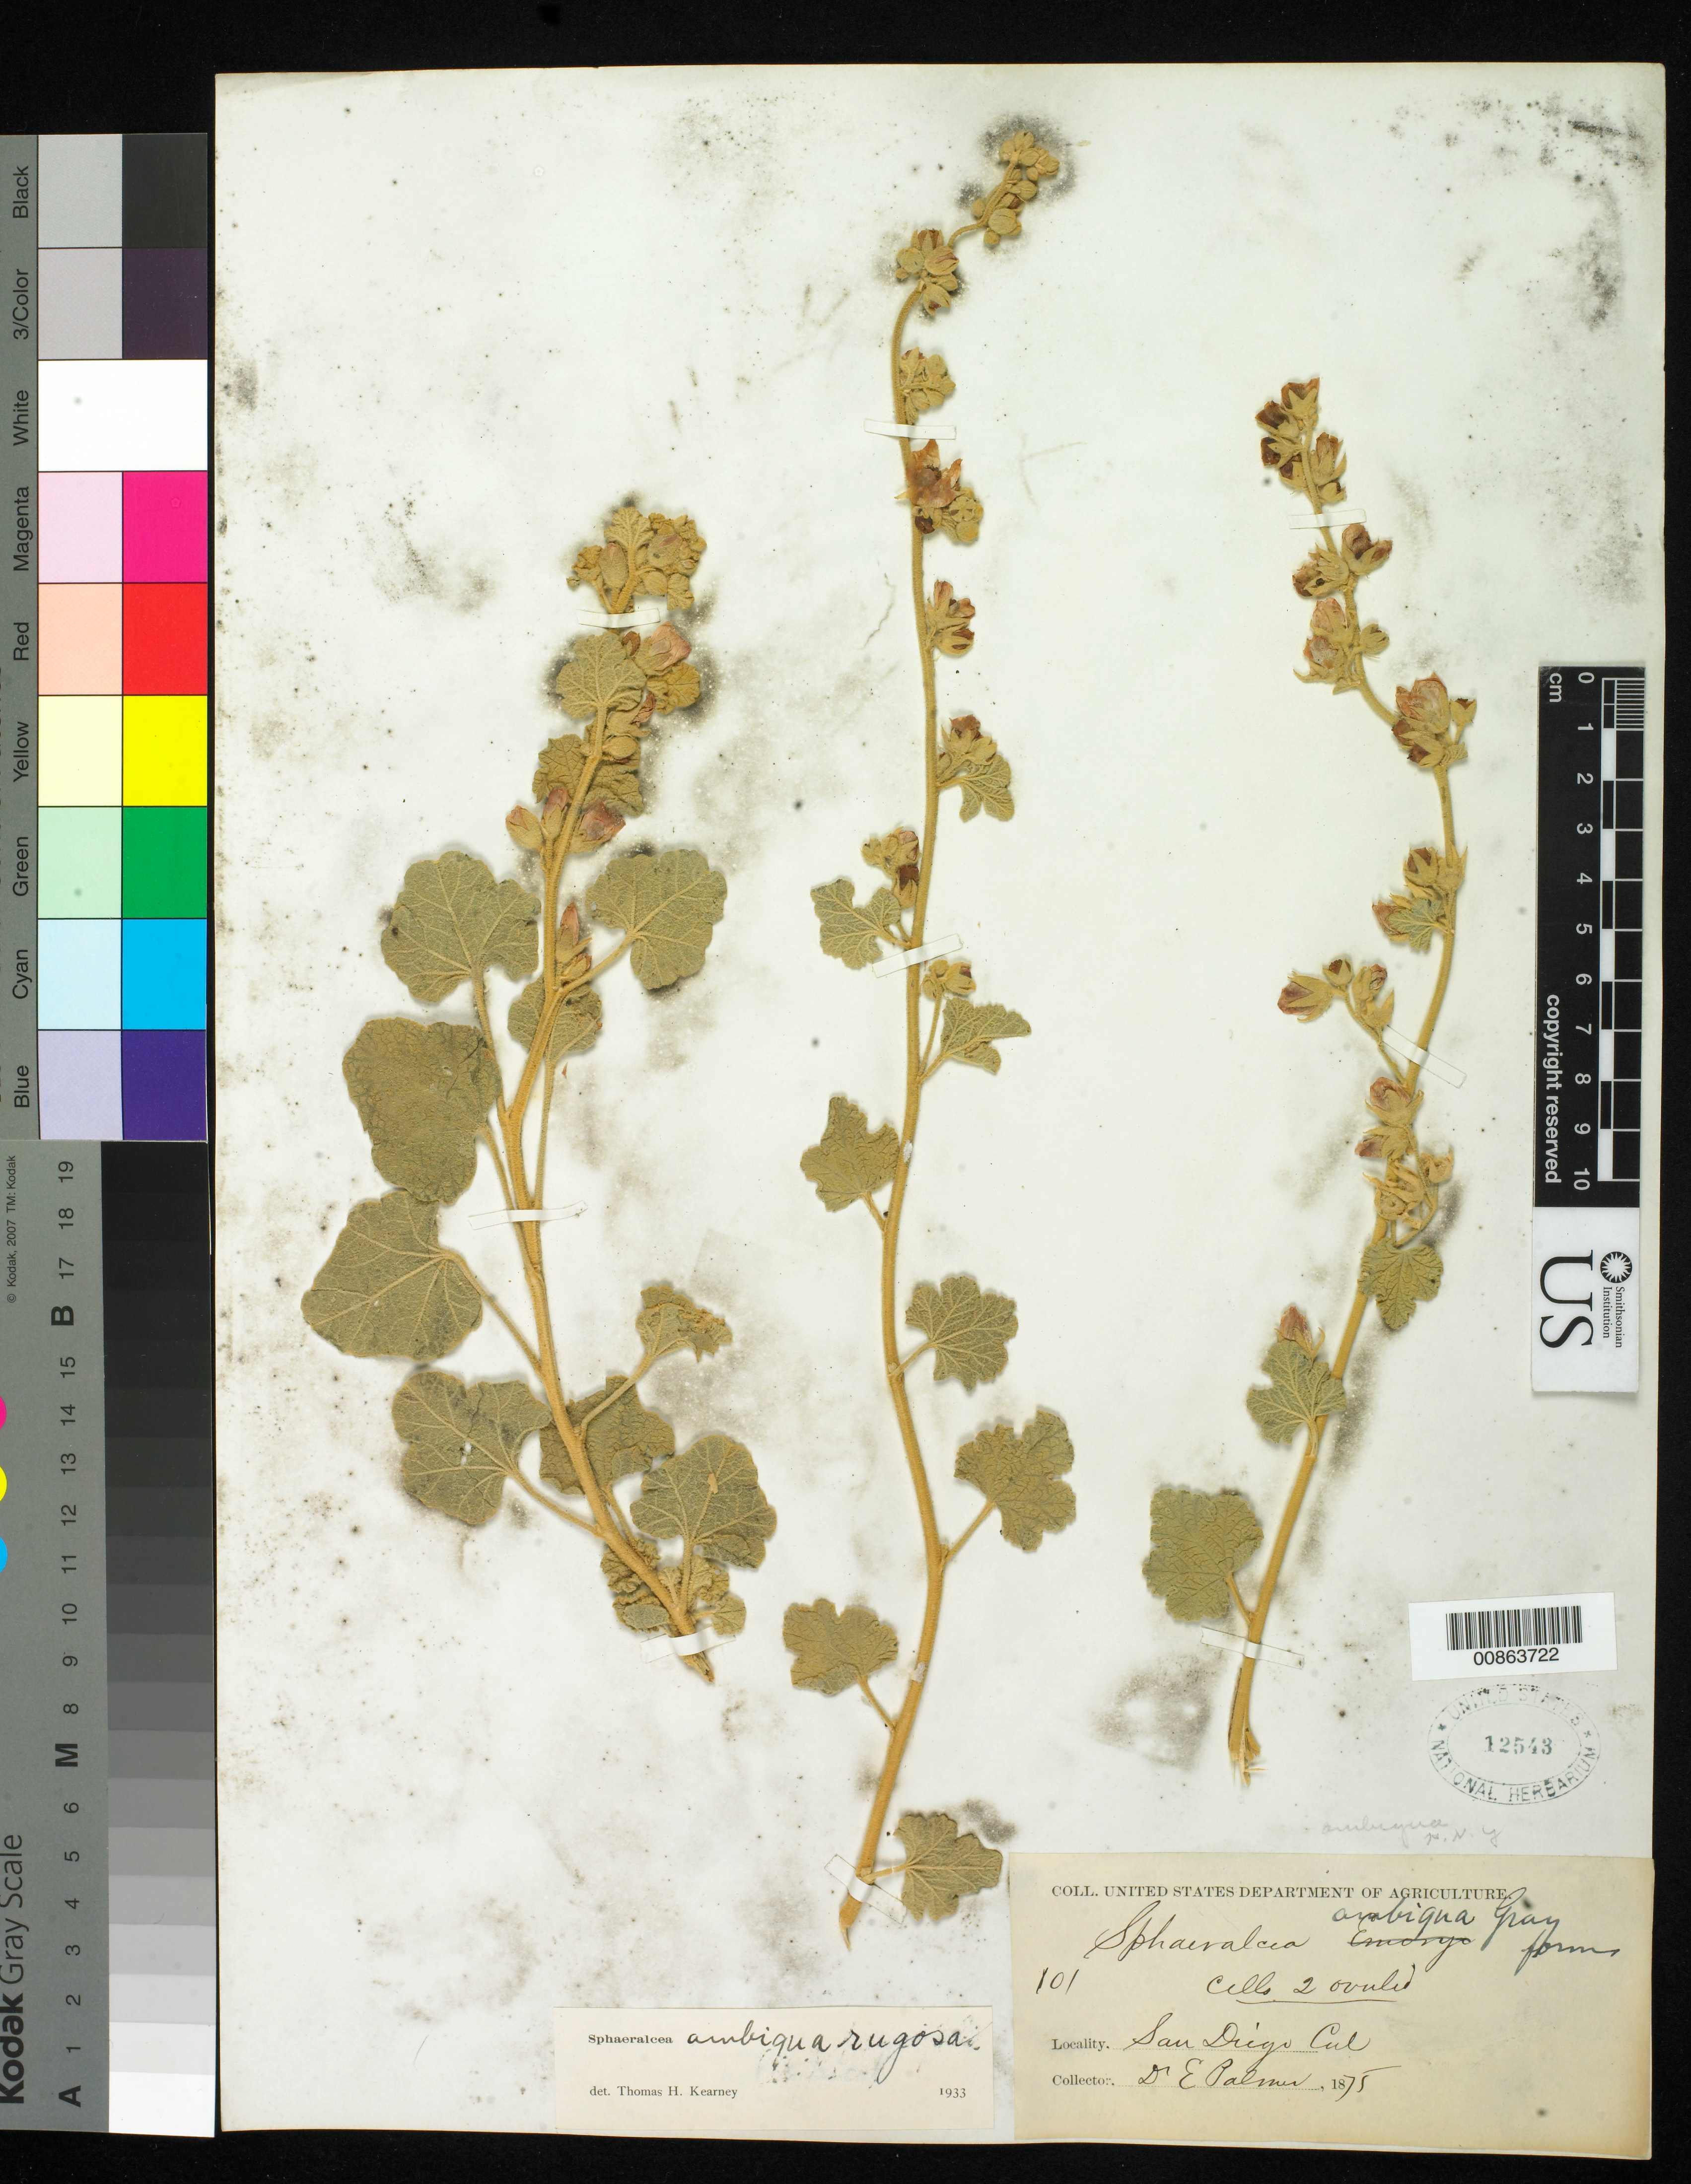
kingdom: Plantae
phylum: Tracheophyta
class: Magnoliopsida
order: Malvales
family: Malvaceae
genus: Sphaeralcea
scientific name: Sphaeralcea ambigua subsp. rugosa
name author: Kearney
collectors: E. Palmer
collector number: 101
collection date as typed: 1875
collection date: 1875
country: United States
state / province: California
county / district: San Diego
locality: San Diego, California.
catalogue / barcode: US 12543